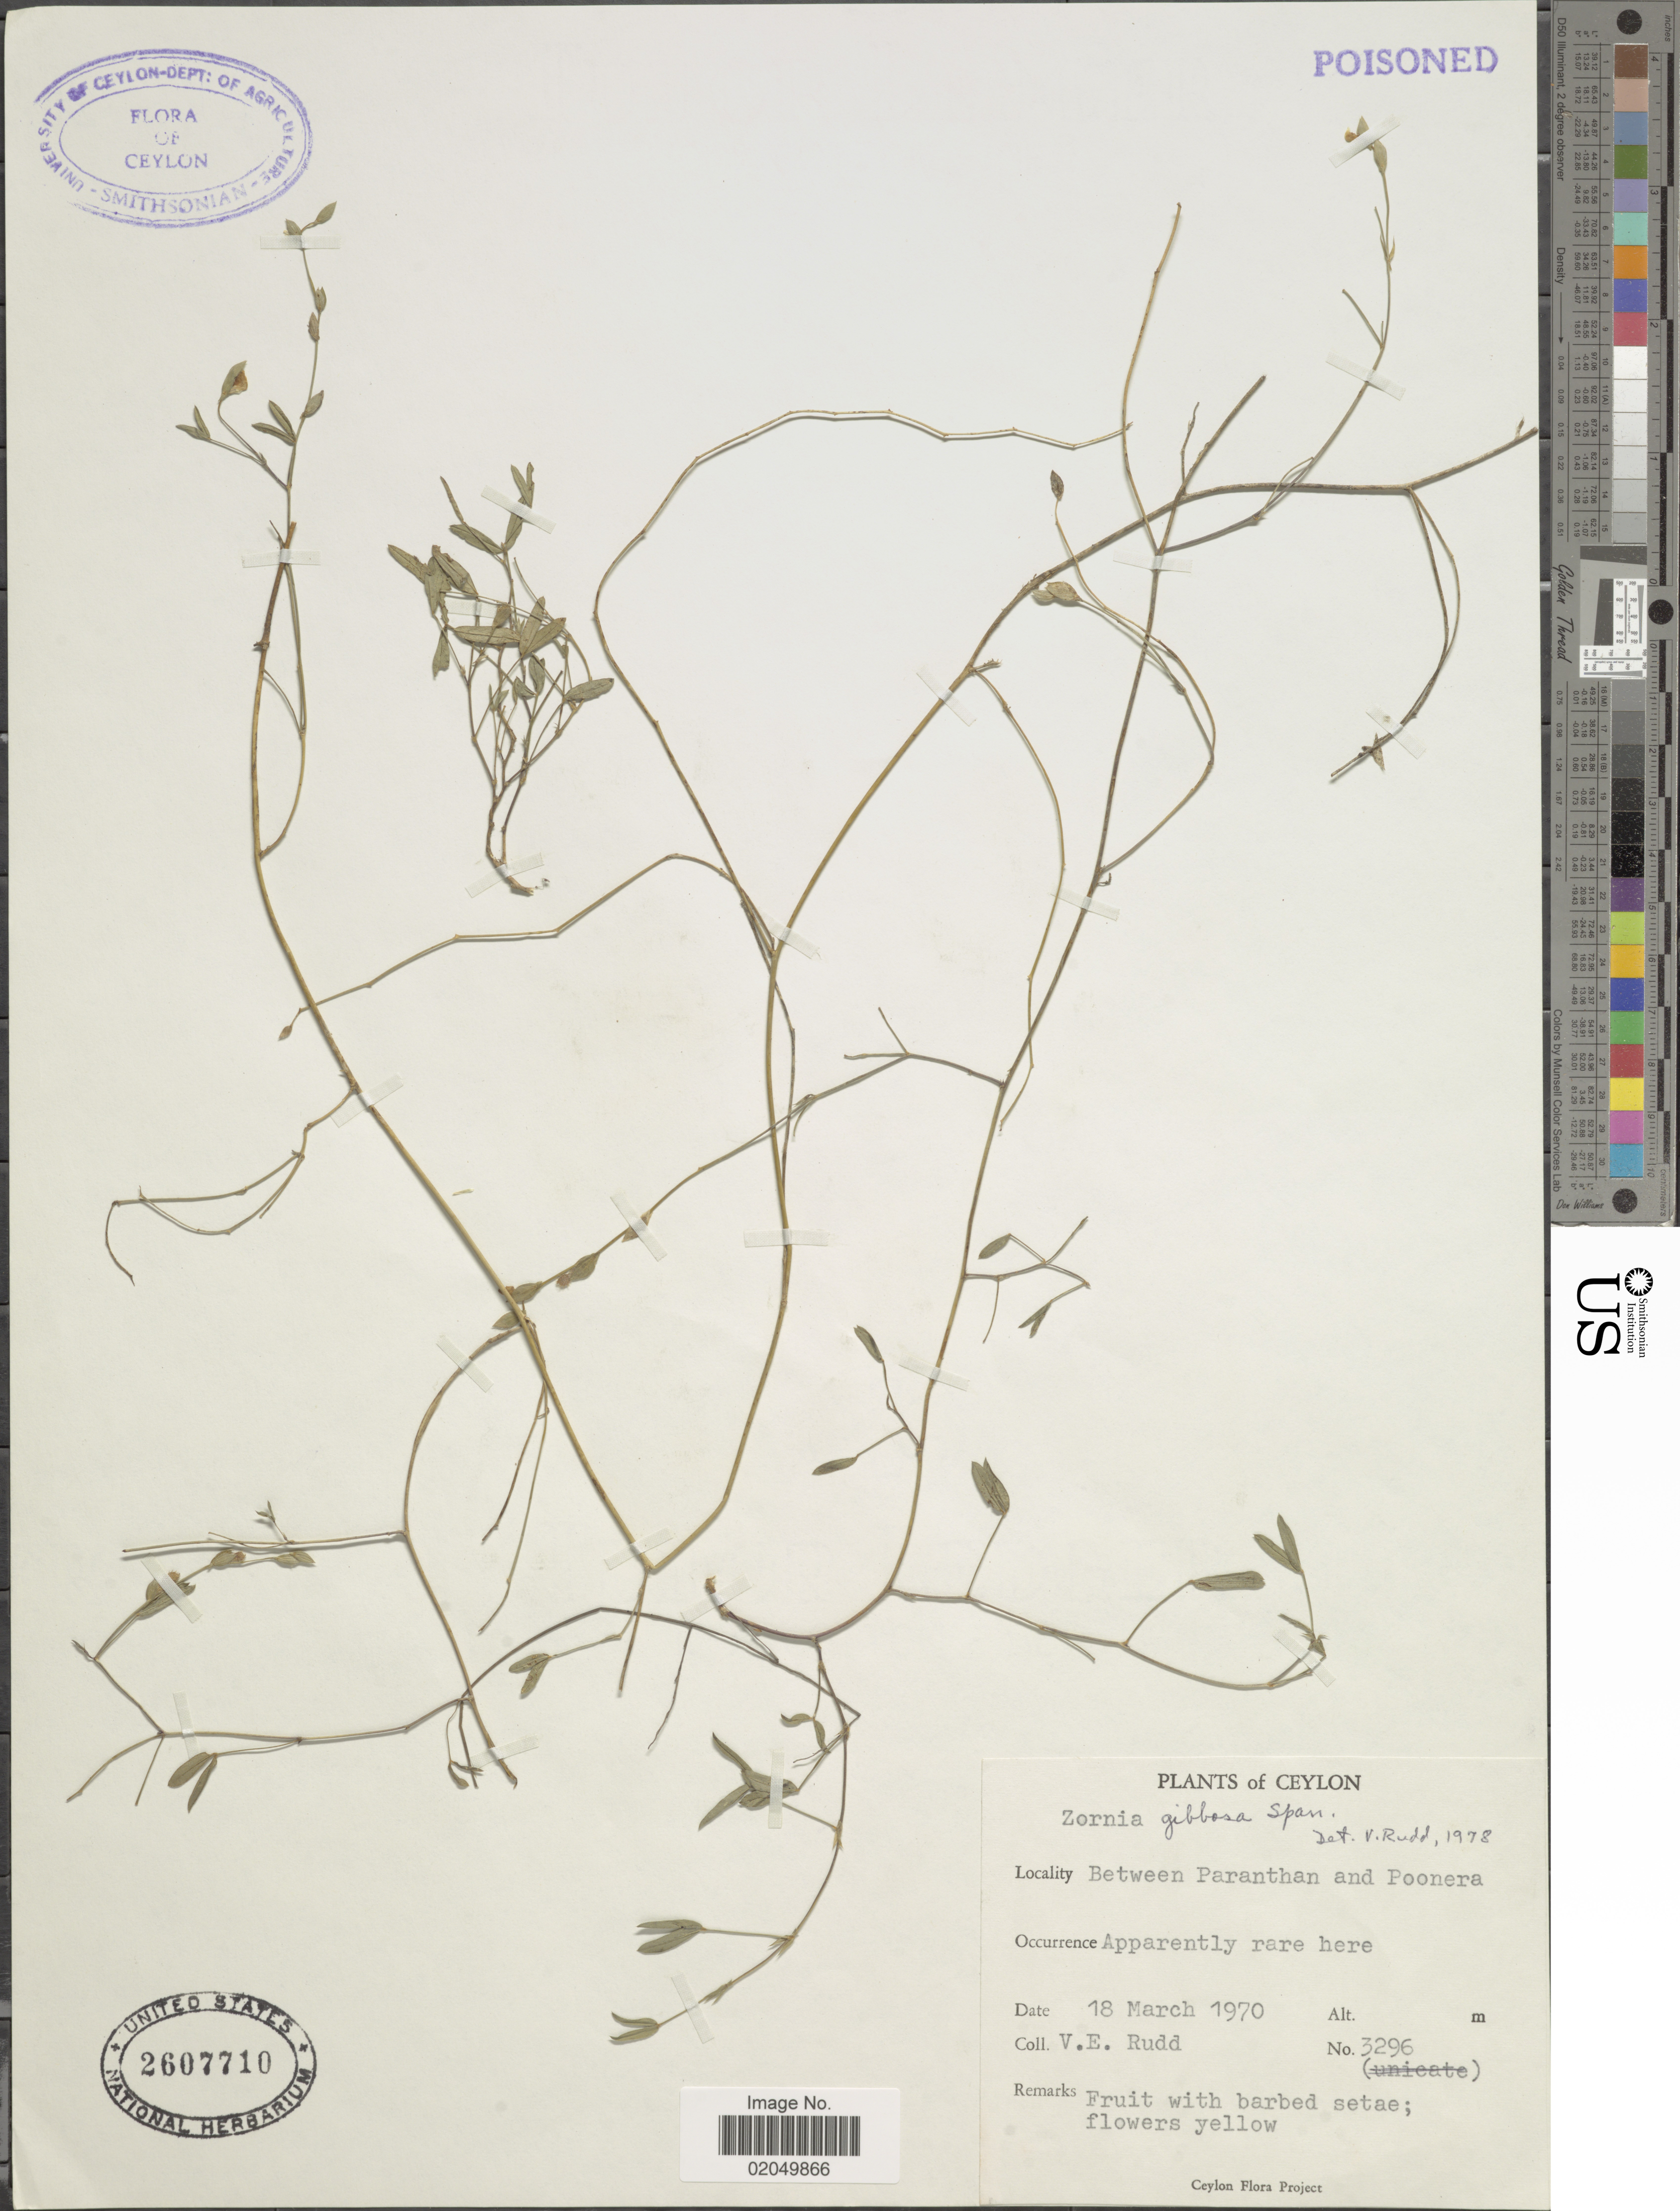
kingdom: Plantae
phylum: Tracheophyta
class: Magnoliopsida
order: Fabales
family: Fabaceae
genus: Zornia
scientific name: Zornia gibbosa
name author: Spanoghe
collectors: V. E. Rudd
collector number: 3296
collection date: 1970-03-18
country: Sri Lanka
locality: Ceylon, between Paranthan and Poonera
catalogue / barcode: US 2607710